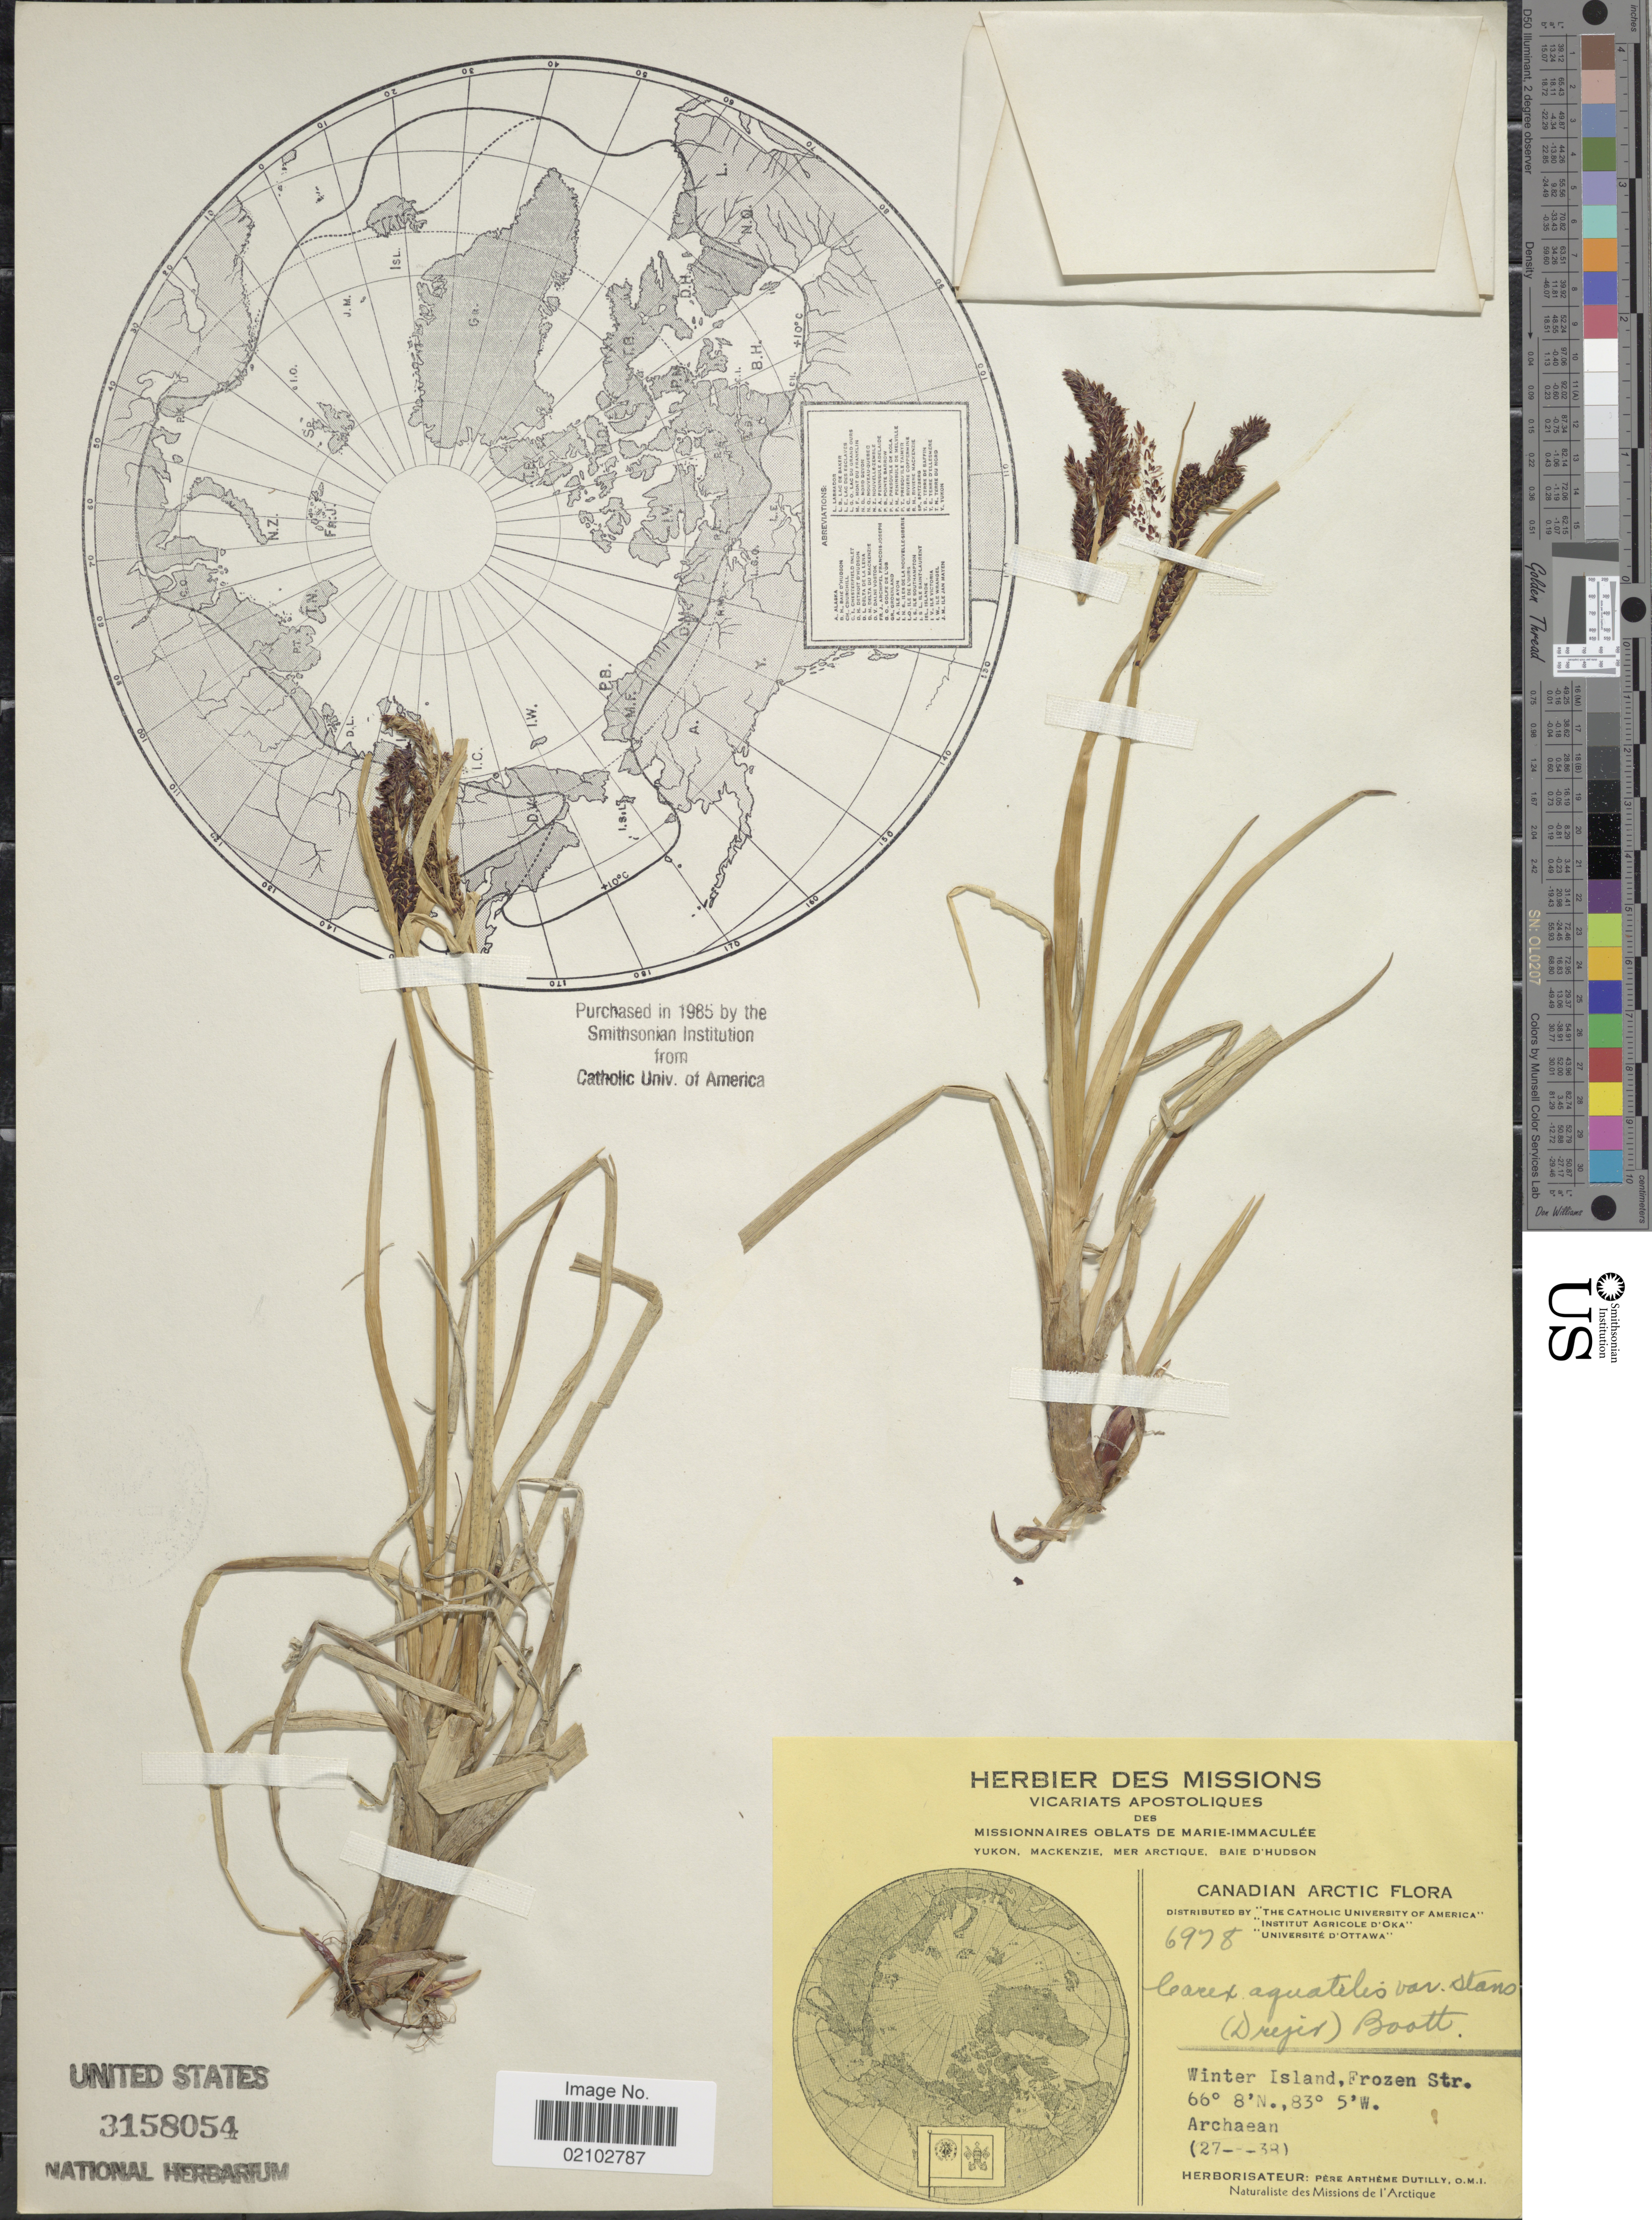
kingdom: Plantae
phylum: Tracheophyta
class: Liliopsida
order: Poales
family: Cyperaceae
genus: Carex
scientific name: Carex aquatilis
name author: Wahlenb.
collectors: A. Dutilly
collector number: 6978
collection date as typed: Transcribed d/m/y: 27/8/38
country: Canada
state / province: Nunavut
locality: Canadian Arctic, Winter Island, Frozen Str.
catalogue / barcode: US 3158054